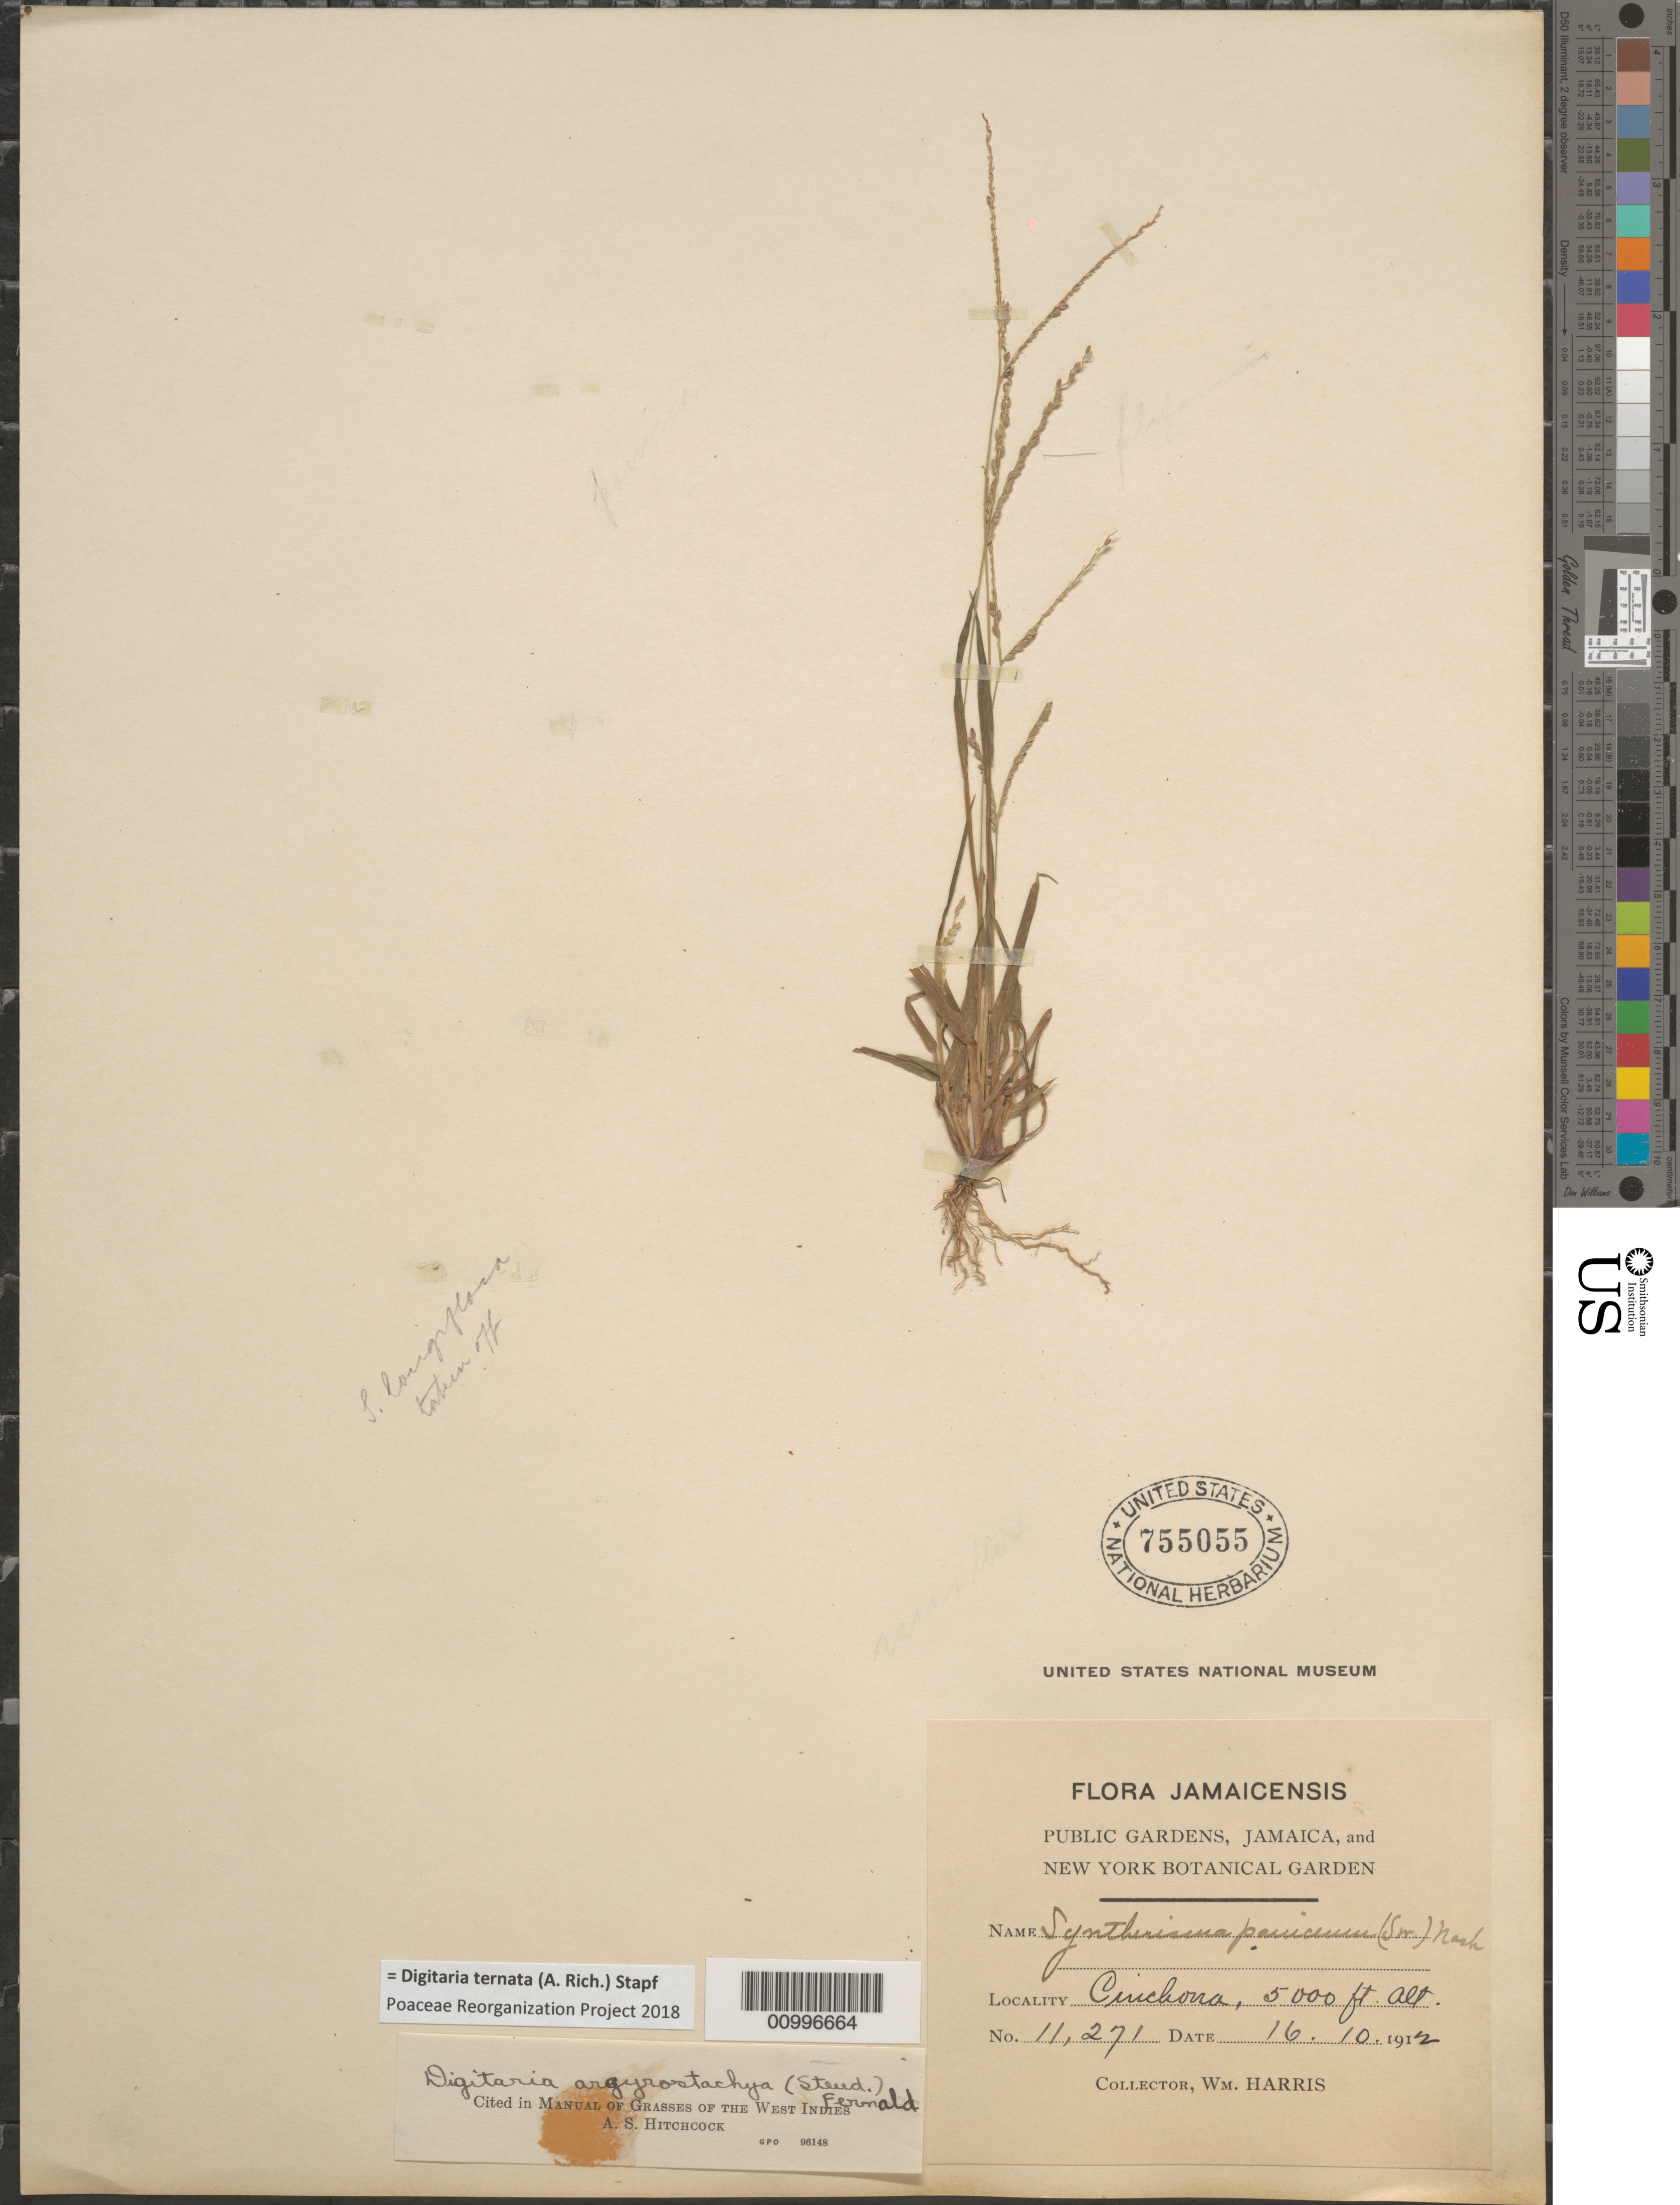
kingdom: Plantae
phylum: Tracheophyta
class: Liliopsida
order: Poales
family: Poaceae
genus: Digitaria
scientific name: Digitaria ternata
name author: (Hochr. ex A. Rich.) Stapf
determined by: Poaceae Reorganization Project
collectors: W. H. Harris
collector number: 11271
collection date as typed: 16 Oct 1912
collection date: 1912-10-16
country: Jamaica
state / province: Kingston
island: Jamaica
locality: Cinchona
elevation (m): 1524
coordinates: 0 N, 0 E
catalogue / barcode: US 755055